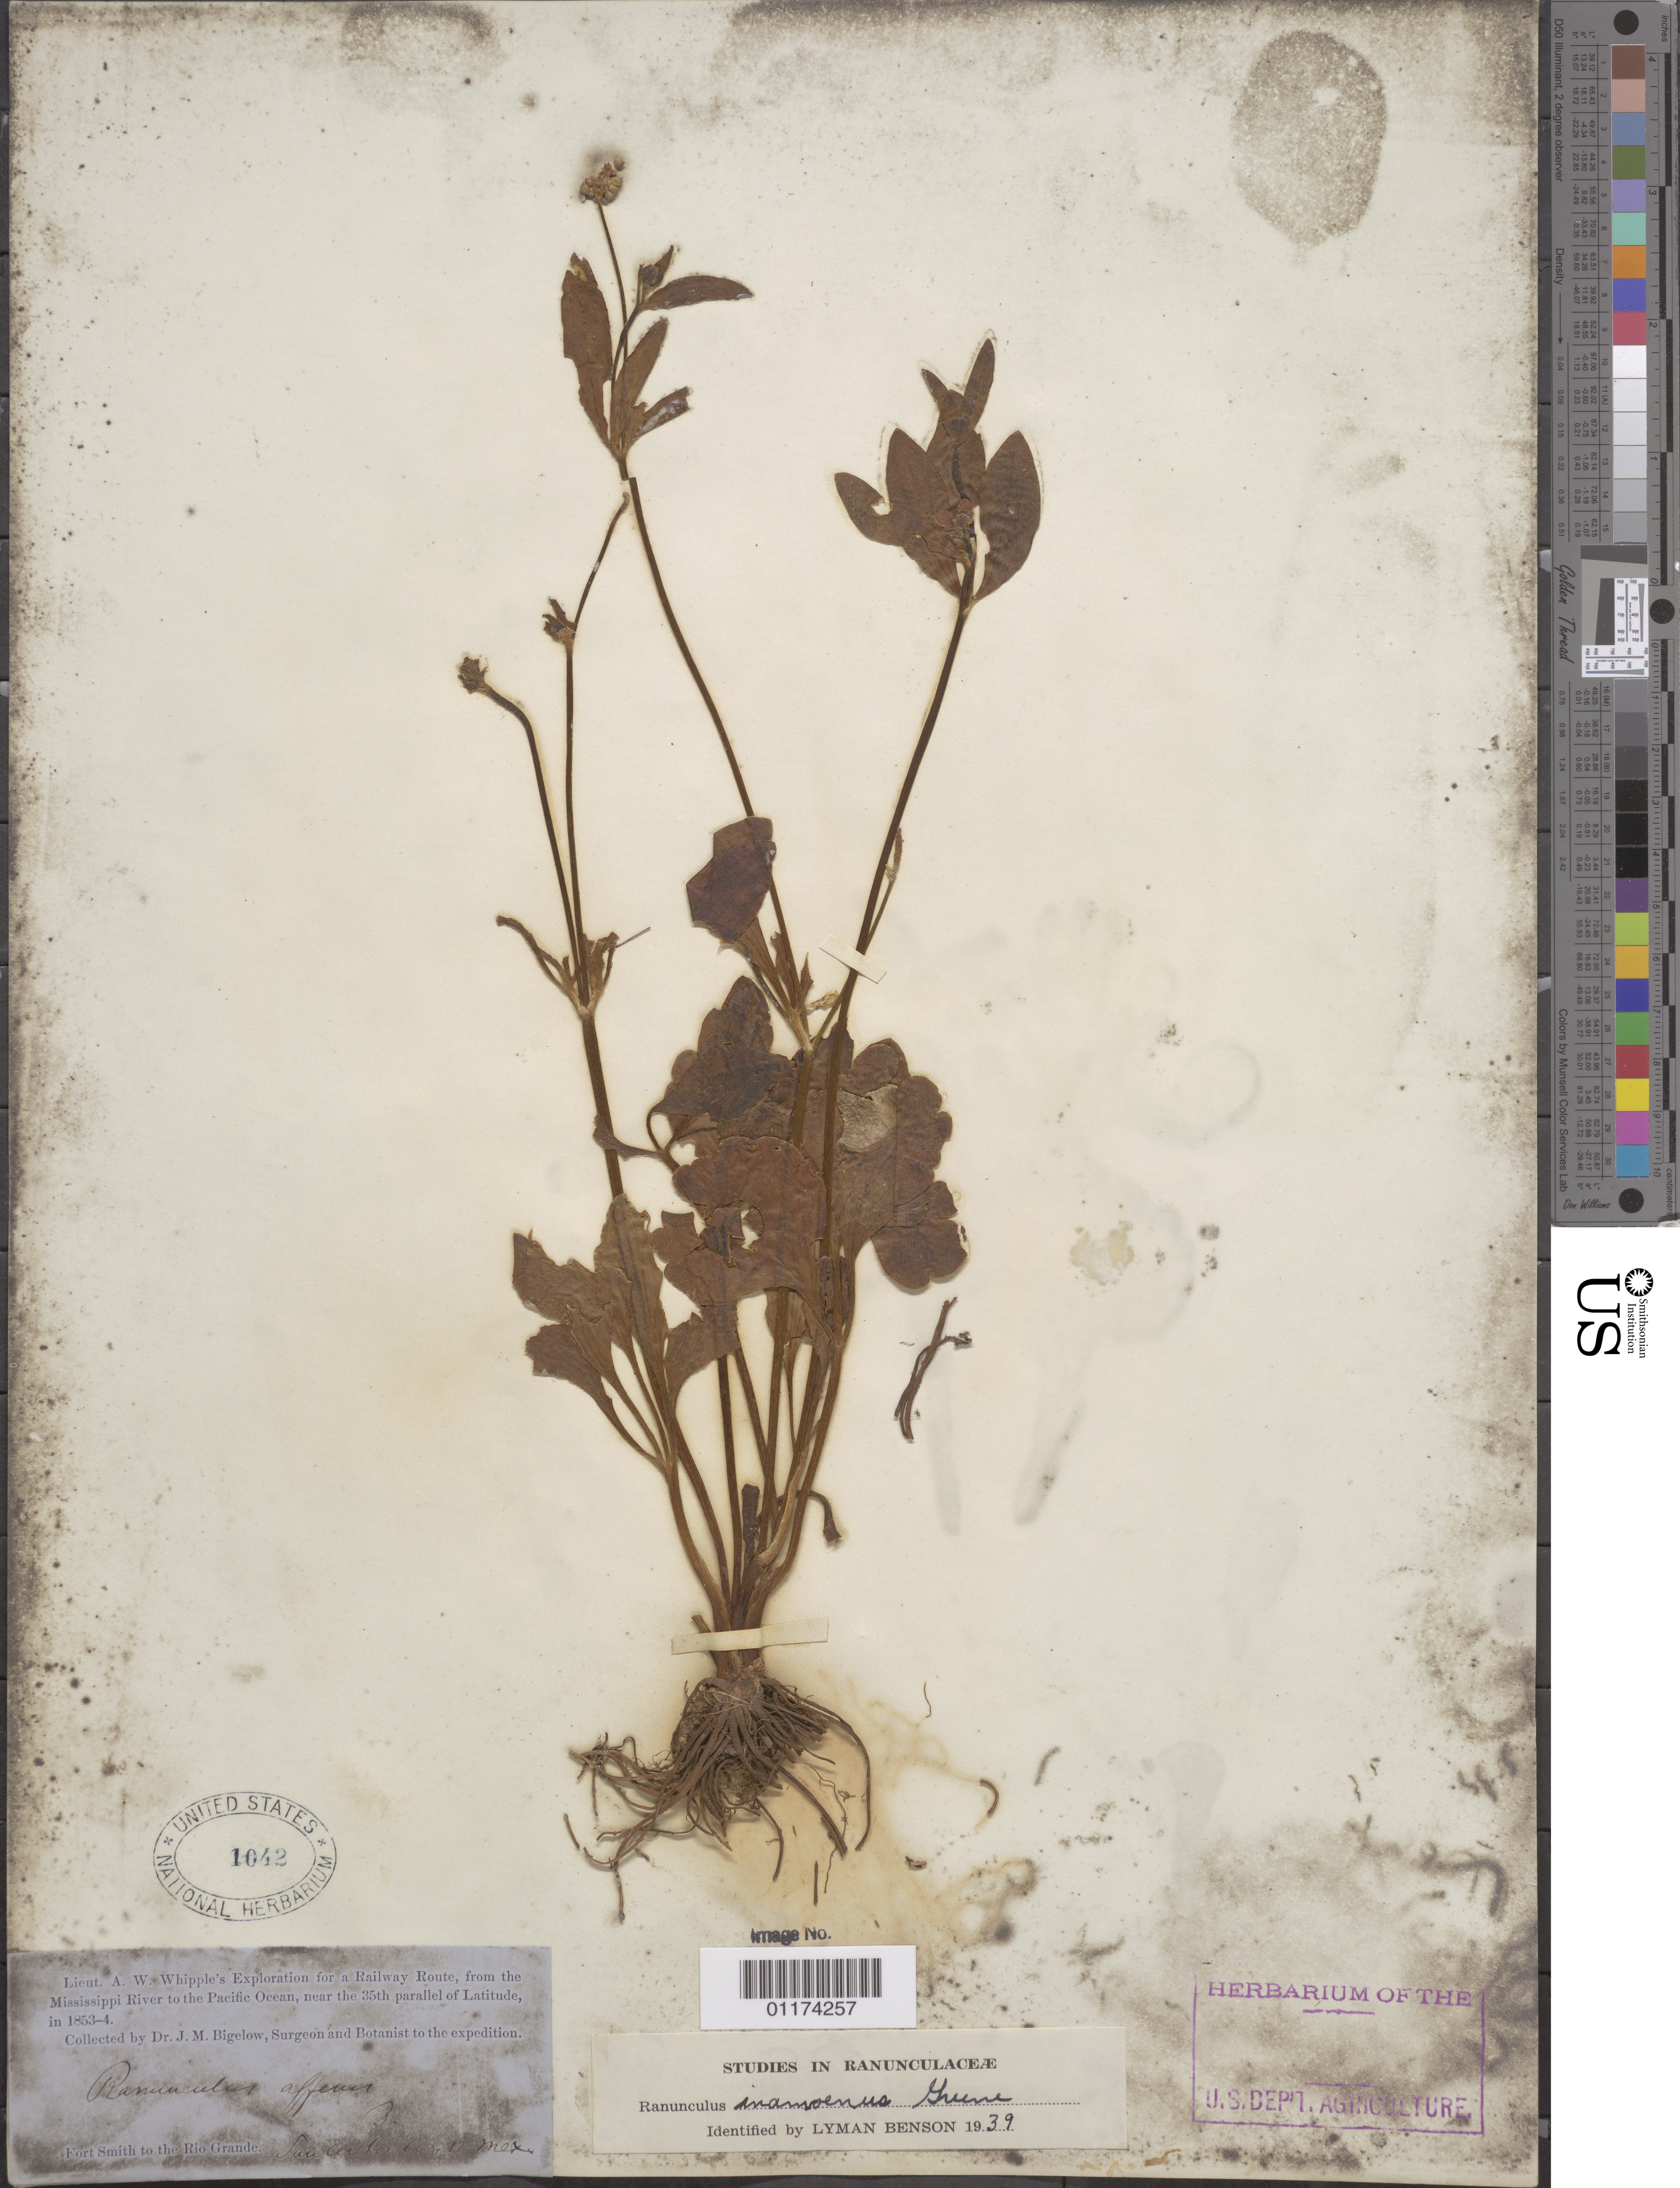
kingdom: Plantae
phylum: Tracheophyta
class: Magnoliopsida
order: Ranunculales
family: Ranunculaceae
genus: Ranunculus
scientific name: Ranunculus inamoenus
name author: Greene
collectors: J. M. Bigelow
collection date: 1853/1854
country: United States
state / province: New Mexico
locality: Fort Smith to the Rio Grande.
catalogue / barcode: US 1042